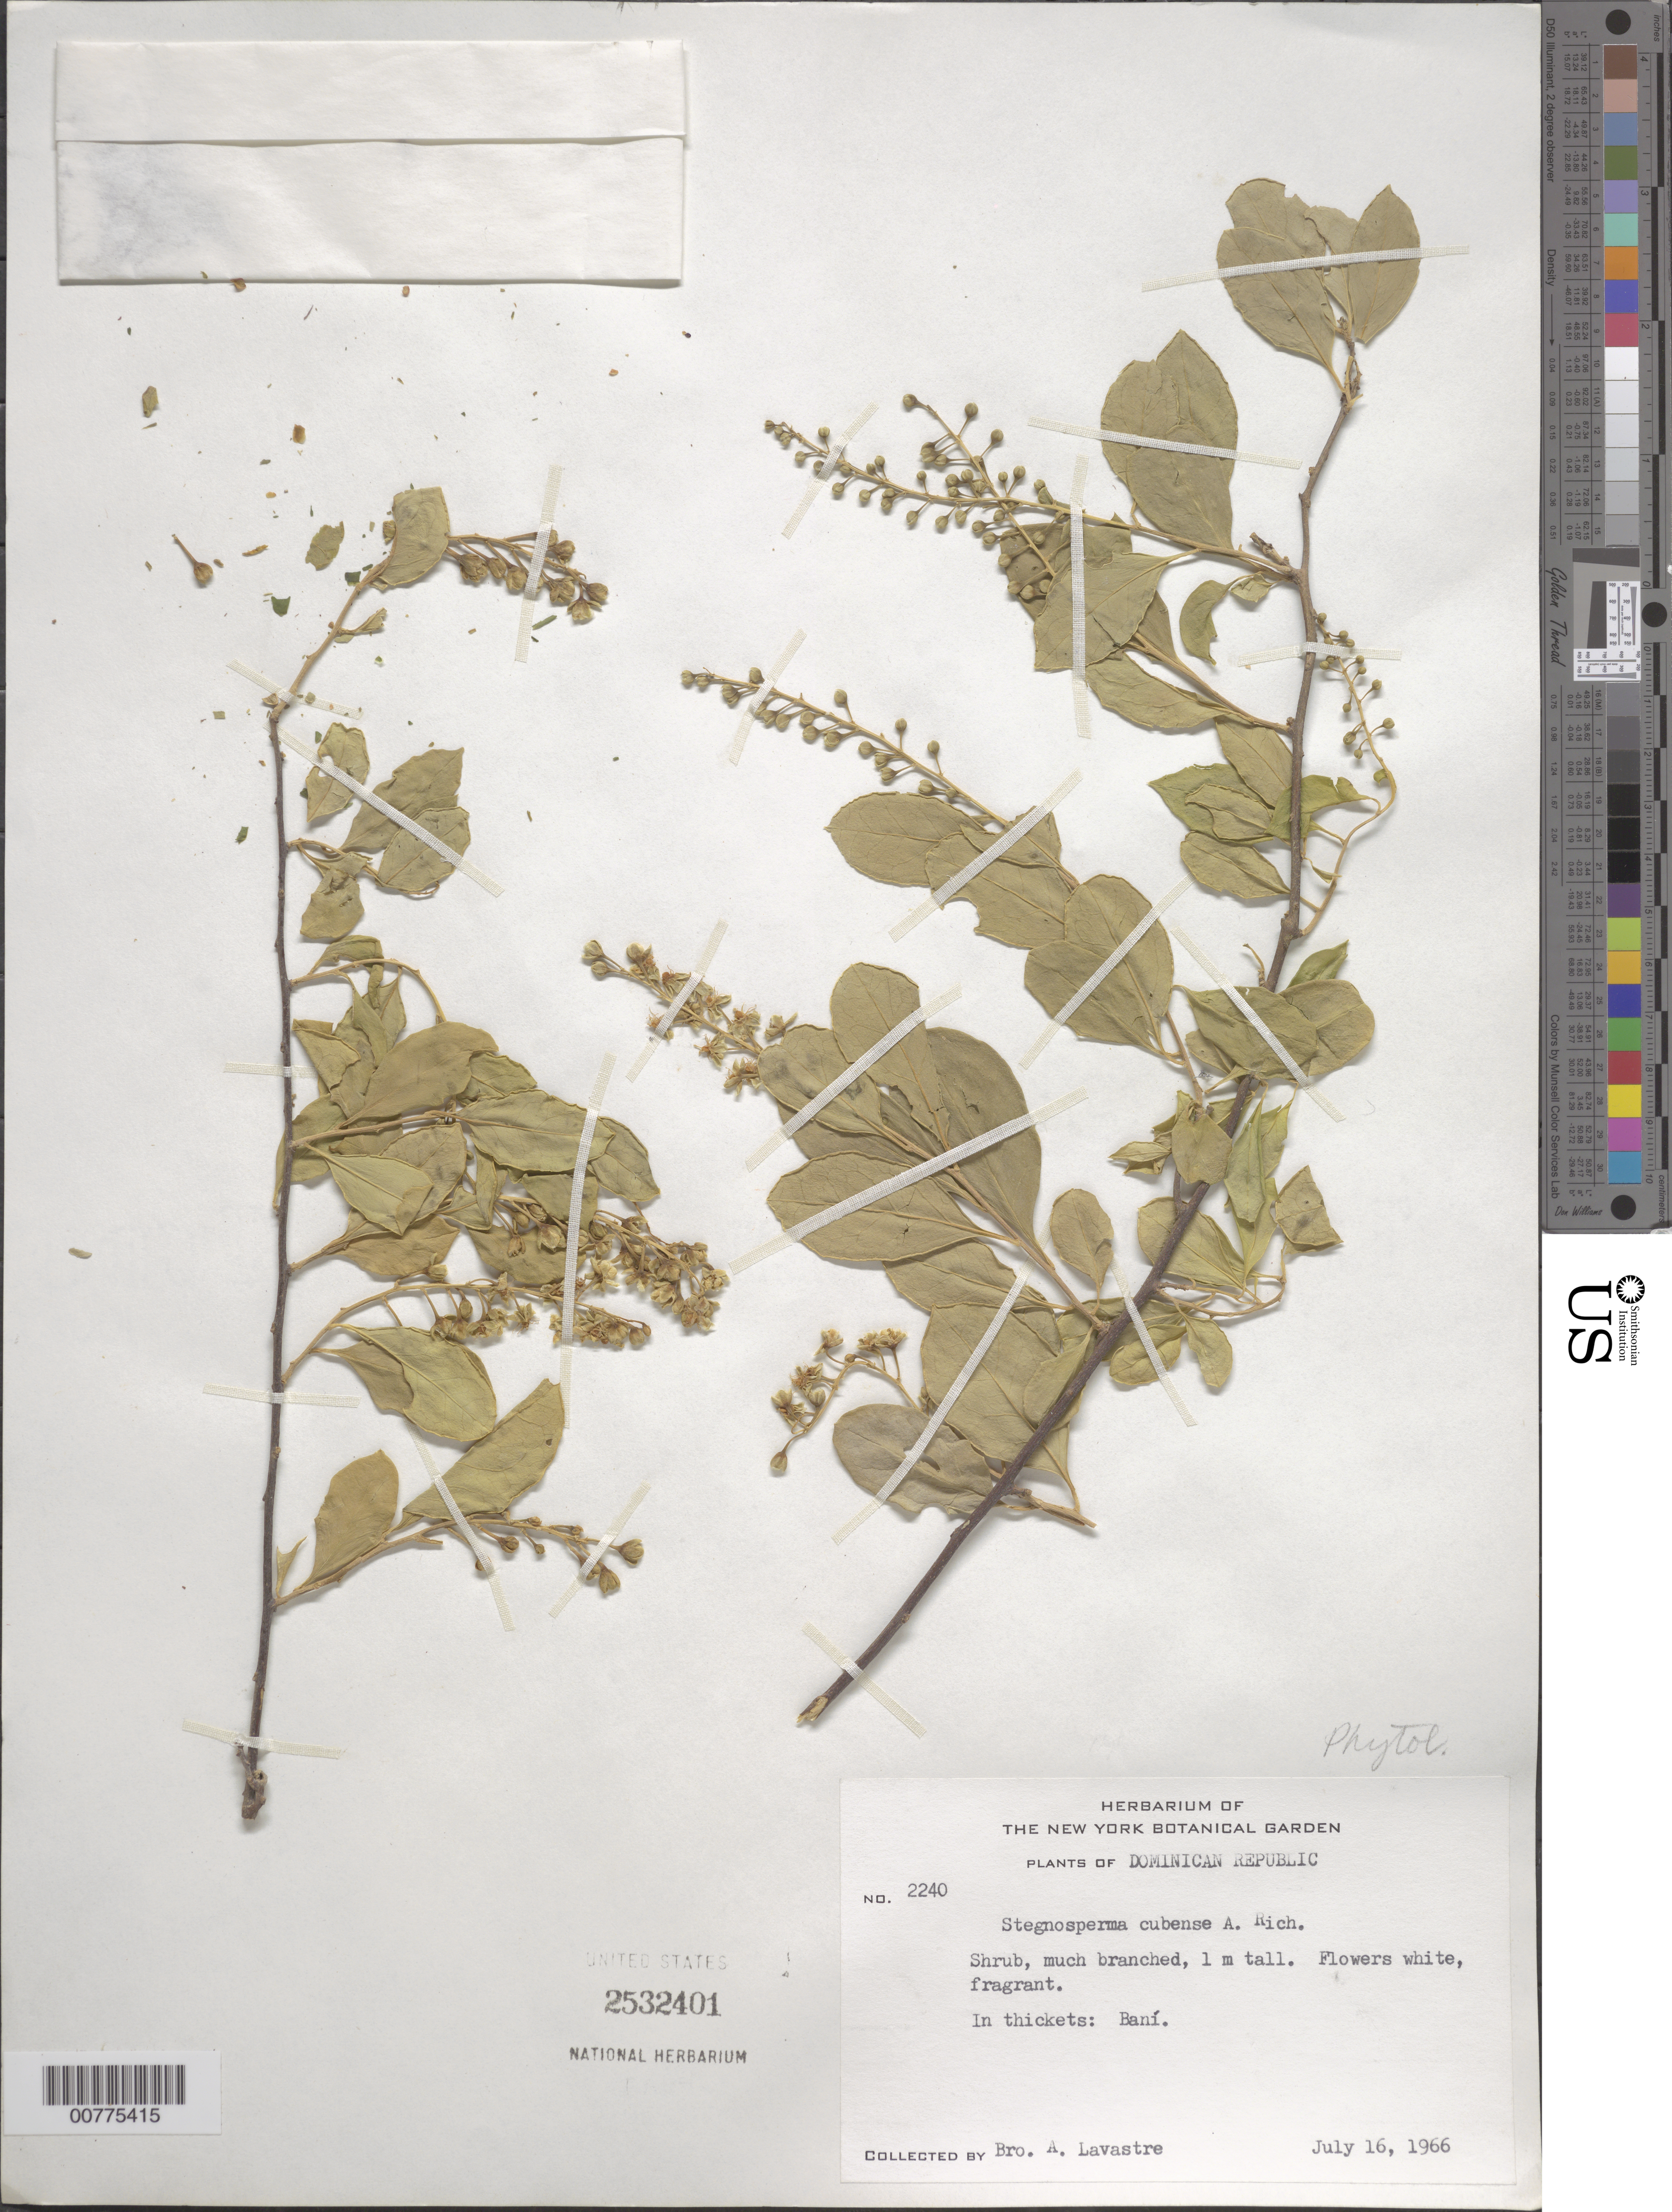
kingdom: Plantae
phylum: Tracheophyta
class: Magnoliopsida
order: Caryophyllales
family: Stegnospermataceae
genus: Stegnosperma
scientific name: Stegnosperma cubense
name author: A. Rich.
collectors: B. Lavastre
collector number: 2240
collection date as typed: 16 Jul 1966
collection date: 1966-07-16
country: Dominican Republic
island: Hispaniola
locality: Baní.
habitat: In thickets.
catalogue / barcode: US 2532401